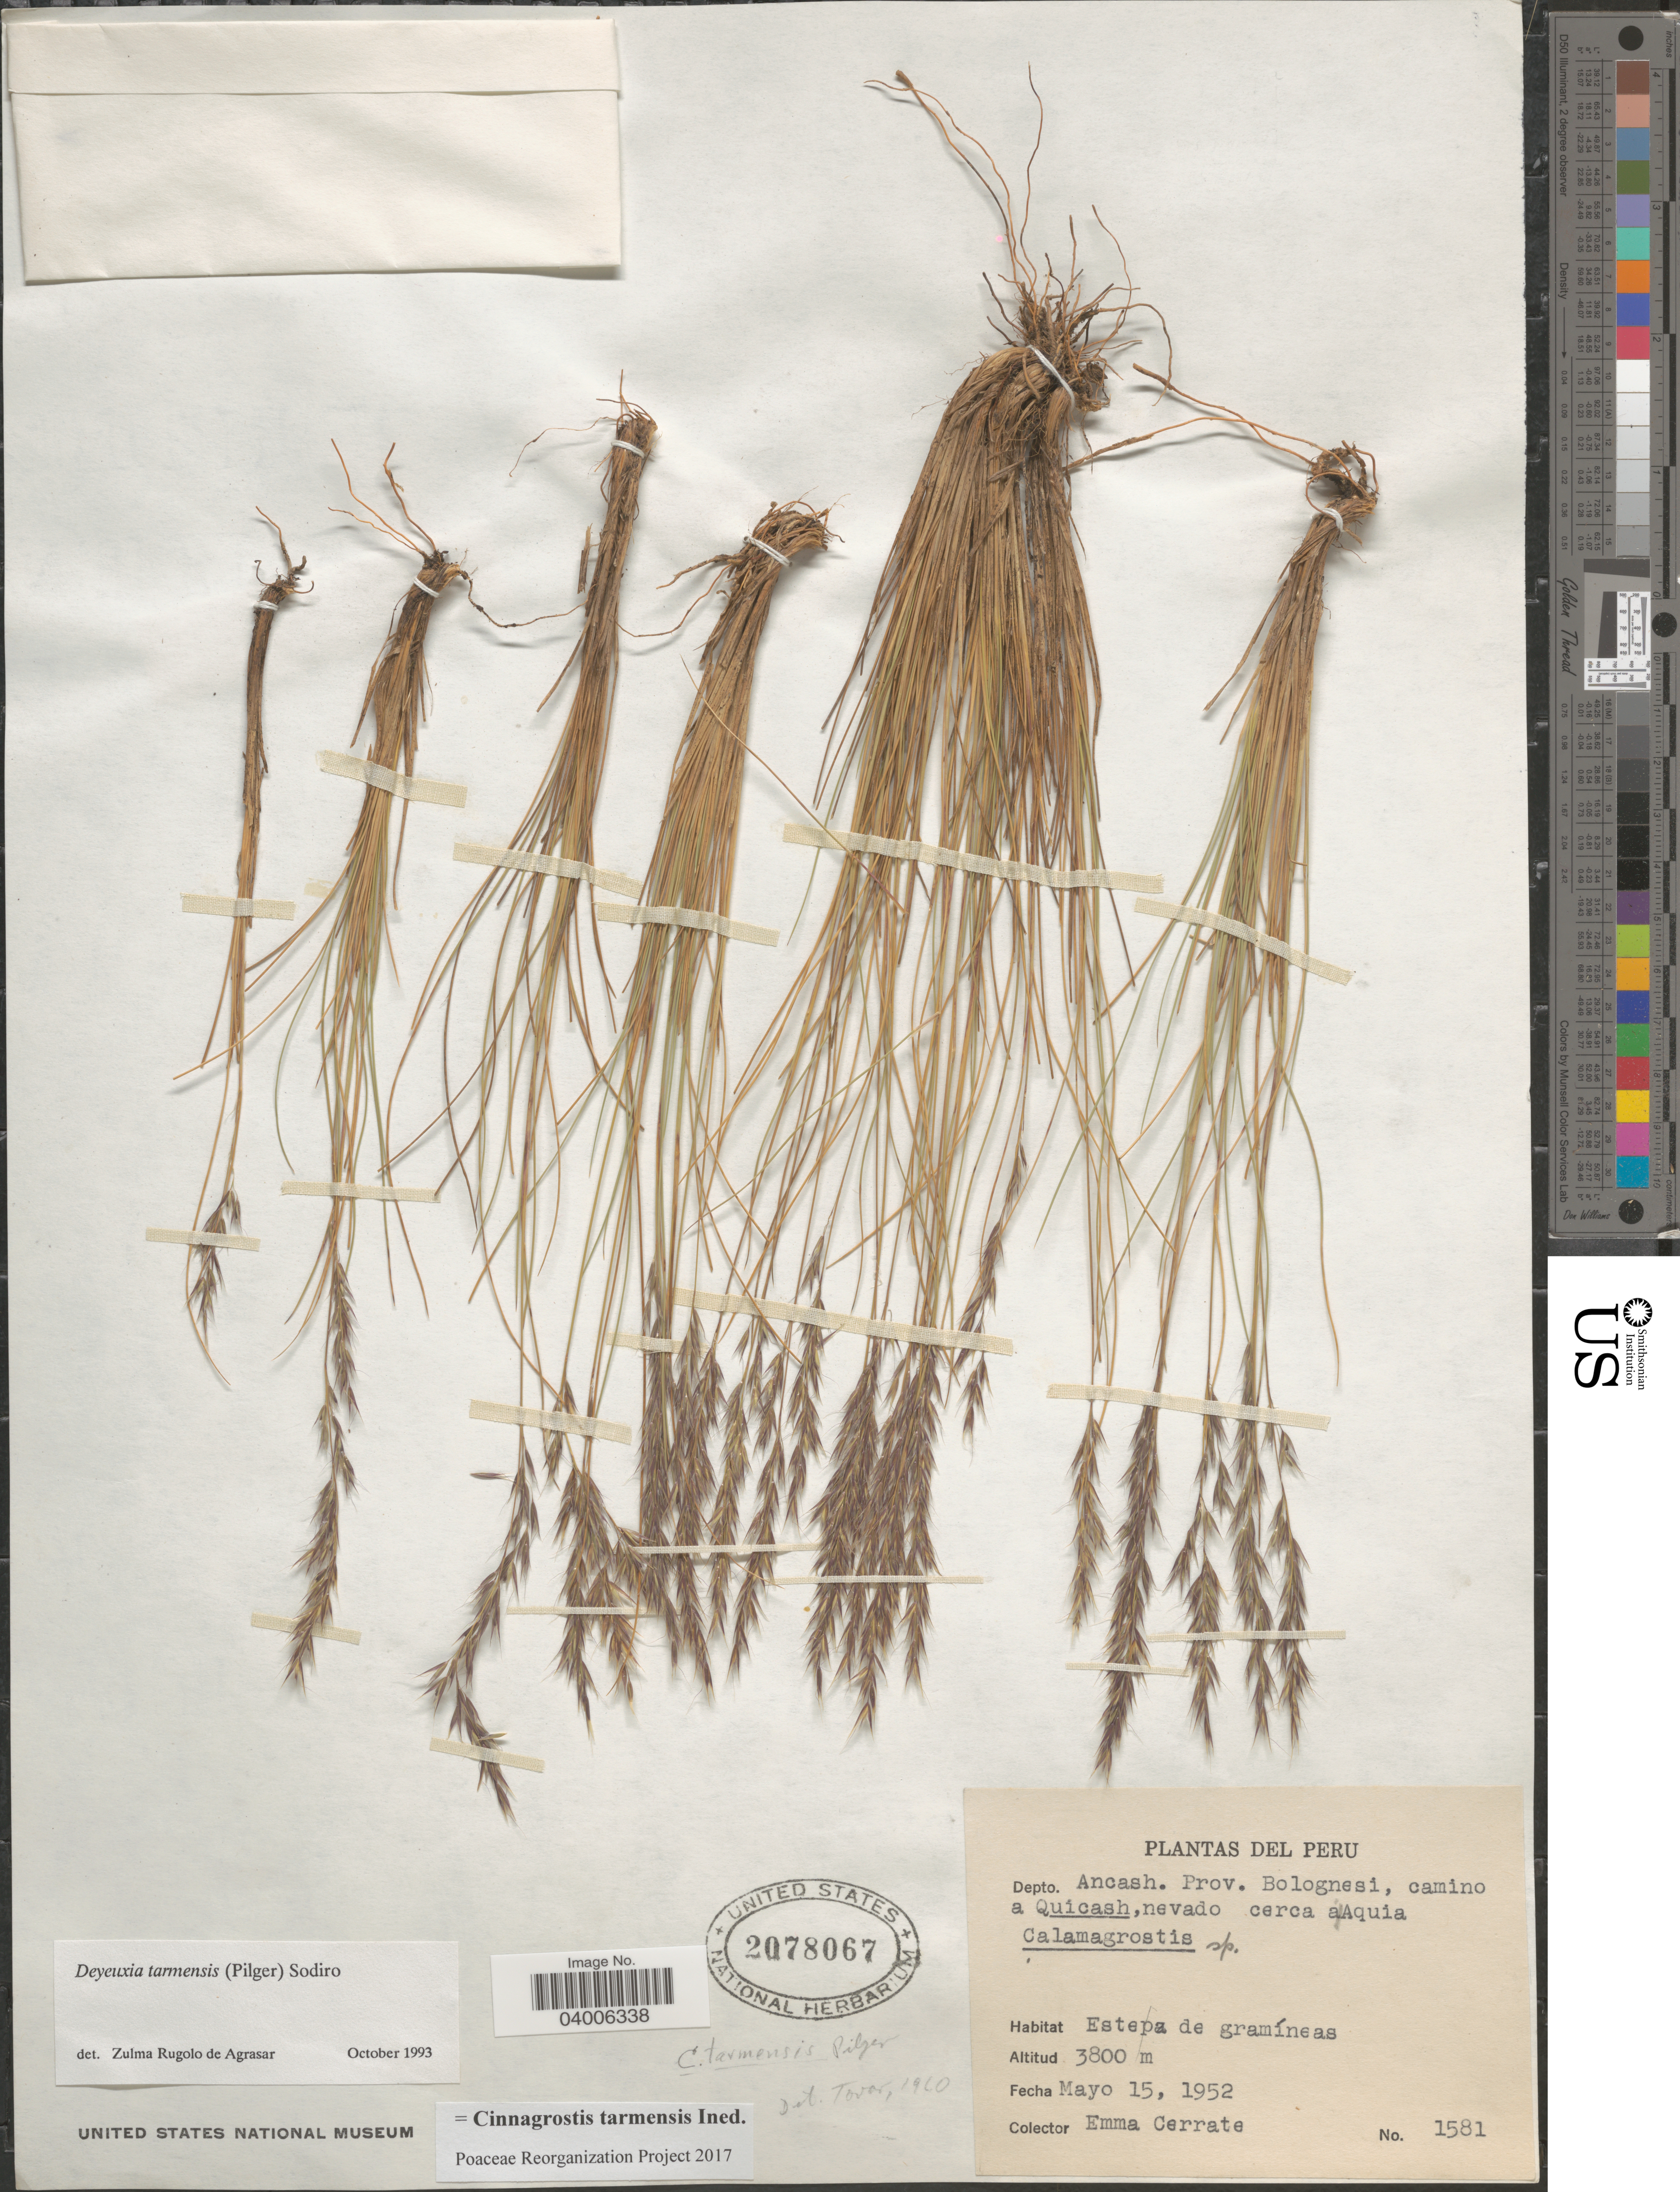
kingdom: Plantae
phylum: Tracheophyta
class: Liliopsida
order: Poales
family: Poaceae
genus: Cinnagrostis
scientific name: Cinnagrostis tarmensis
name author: (Pilg.) P.M. Peterson et al.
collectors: E. Cerrate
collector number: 1581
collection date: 1952-05-15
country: Peru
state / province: Ancash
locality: Depto. Ancash. Prov. Bolognesi, camino a Quicash, nevado cerca a Aquia.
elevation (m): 3800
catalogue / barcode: US 2078067